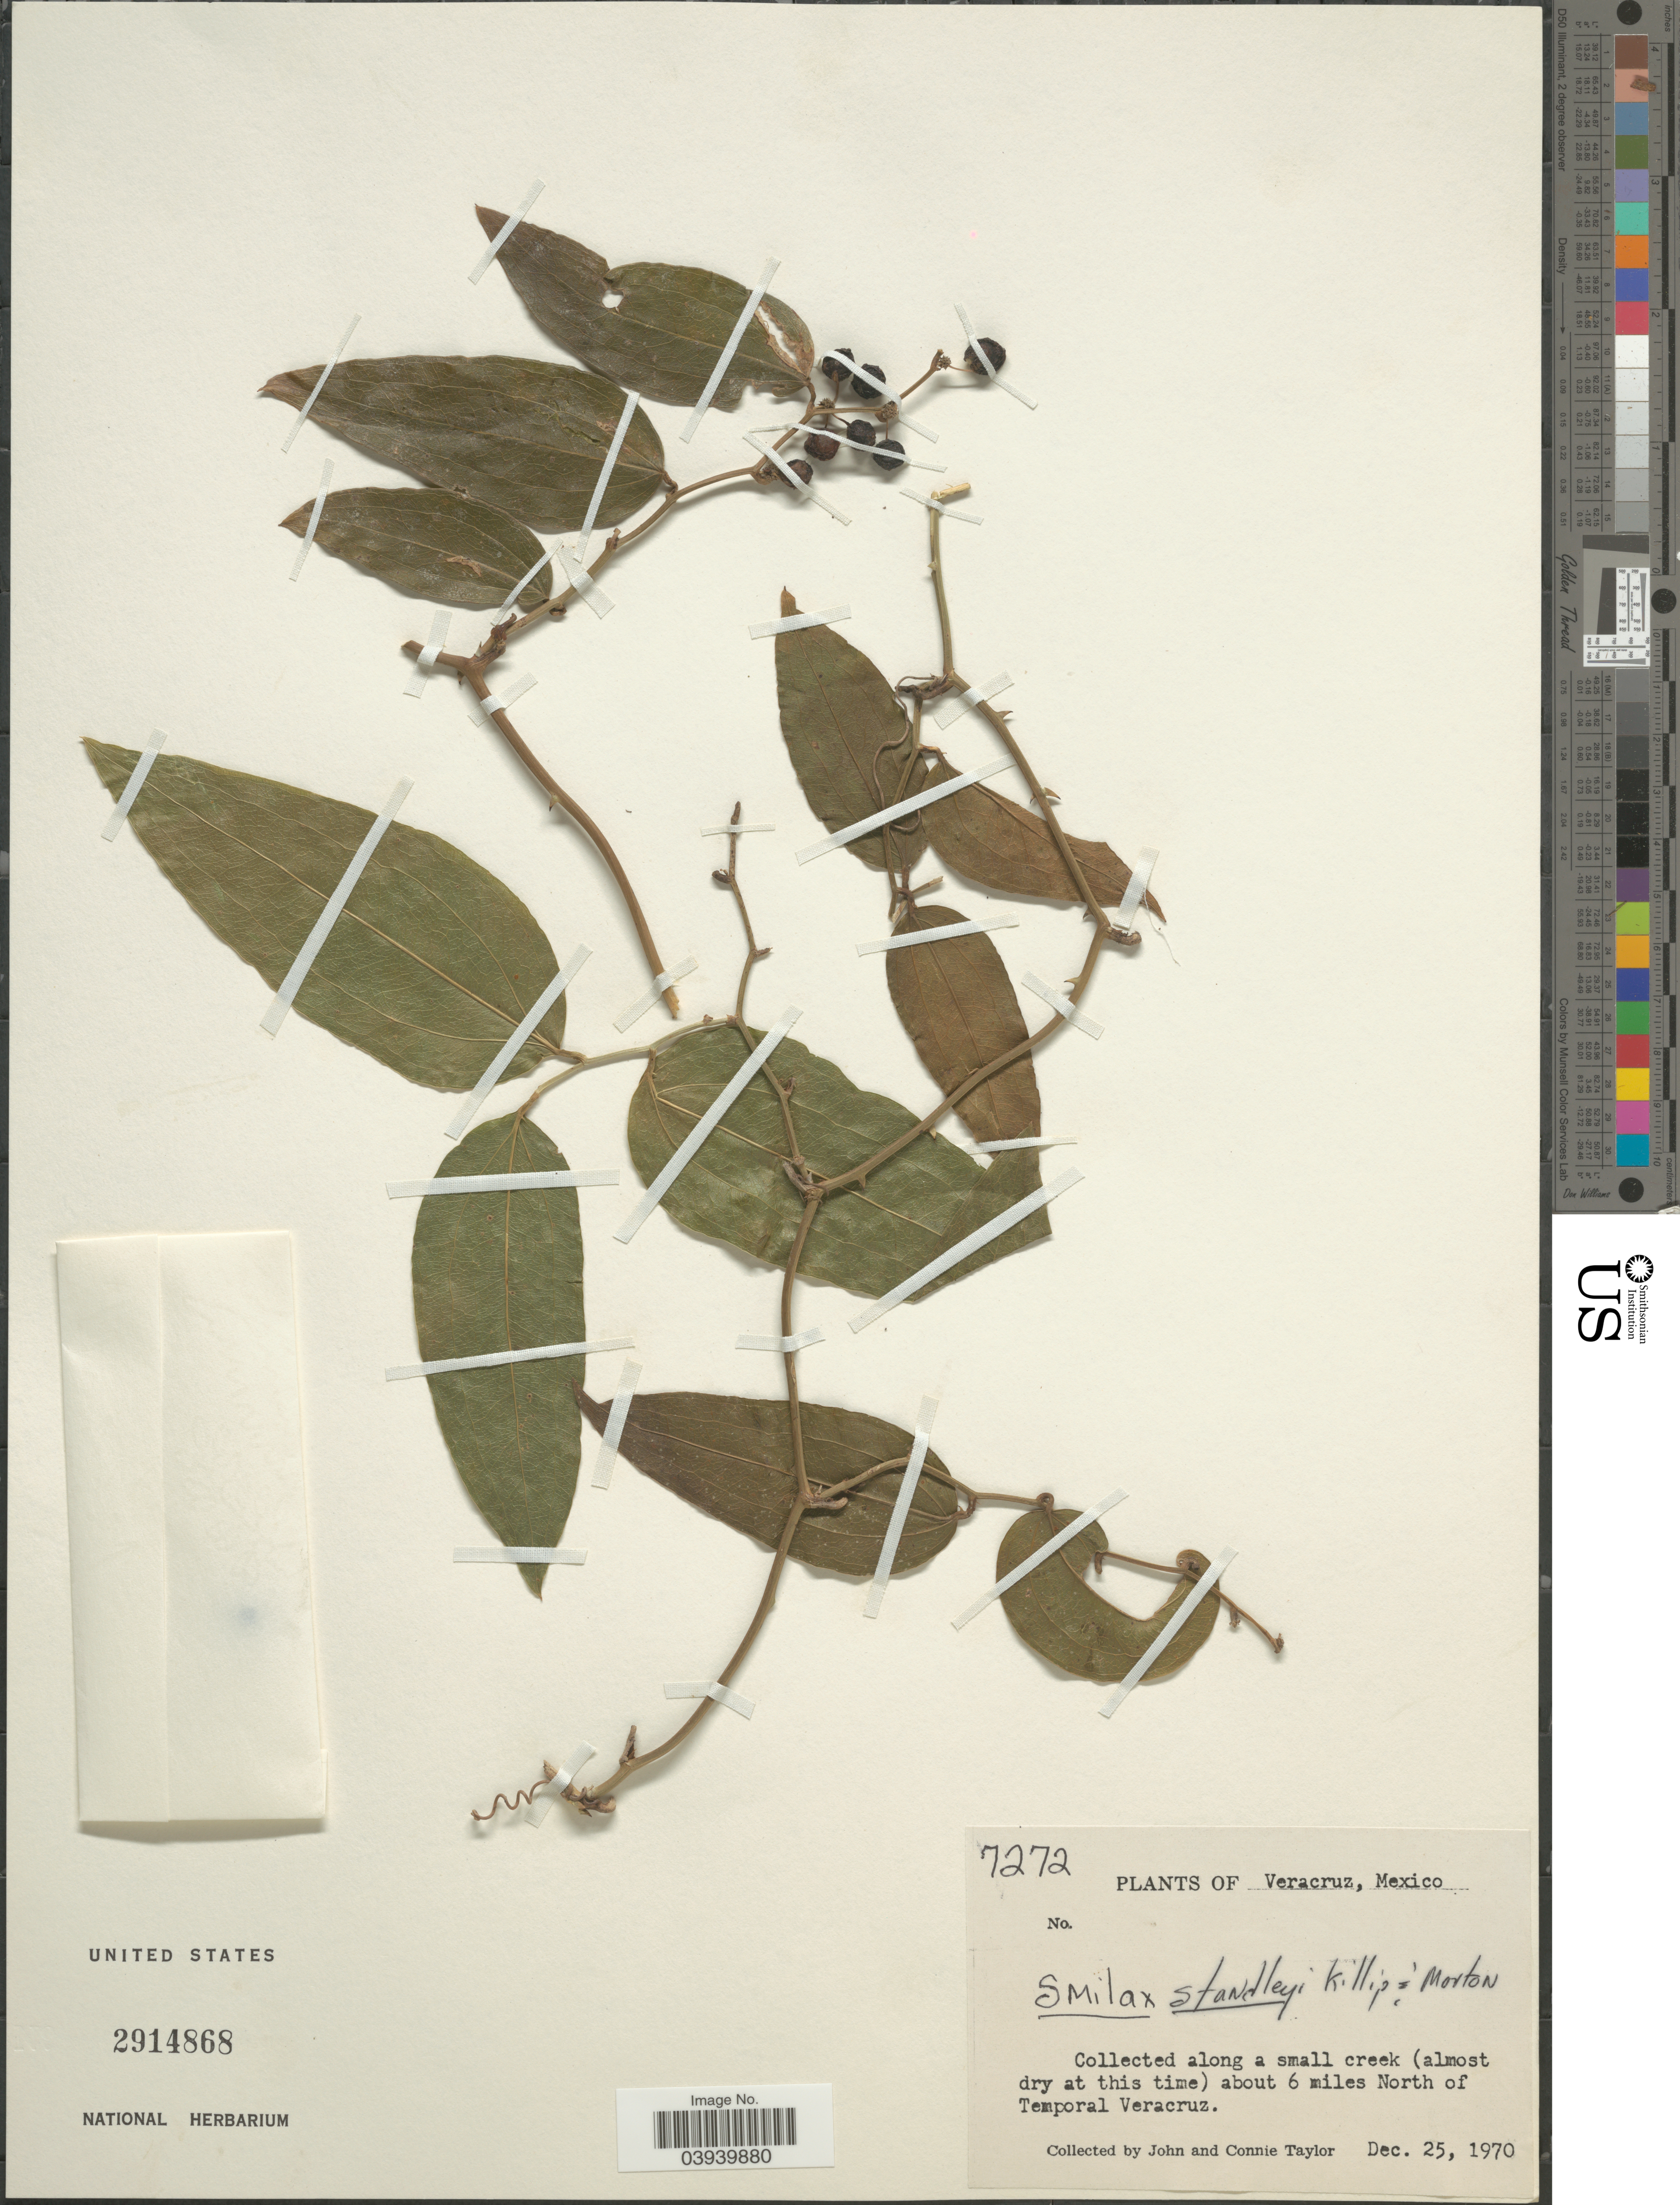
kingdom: Plantae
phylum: Tracheophyta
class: Liliopsida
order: Liliales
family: Smilacaceae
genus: Smilax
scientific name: Smilax standleyi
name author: Killip & C.V. Morton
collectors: J. Taylor & C. Taylor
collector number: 7272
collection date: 1970-12-25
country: Mexico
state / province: Veracruz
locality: Veracruz. Along a small creek (almost dry at this time) about 6 miles North of Temporal Veracruz.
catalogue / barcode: US 2914868